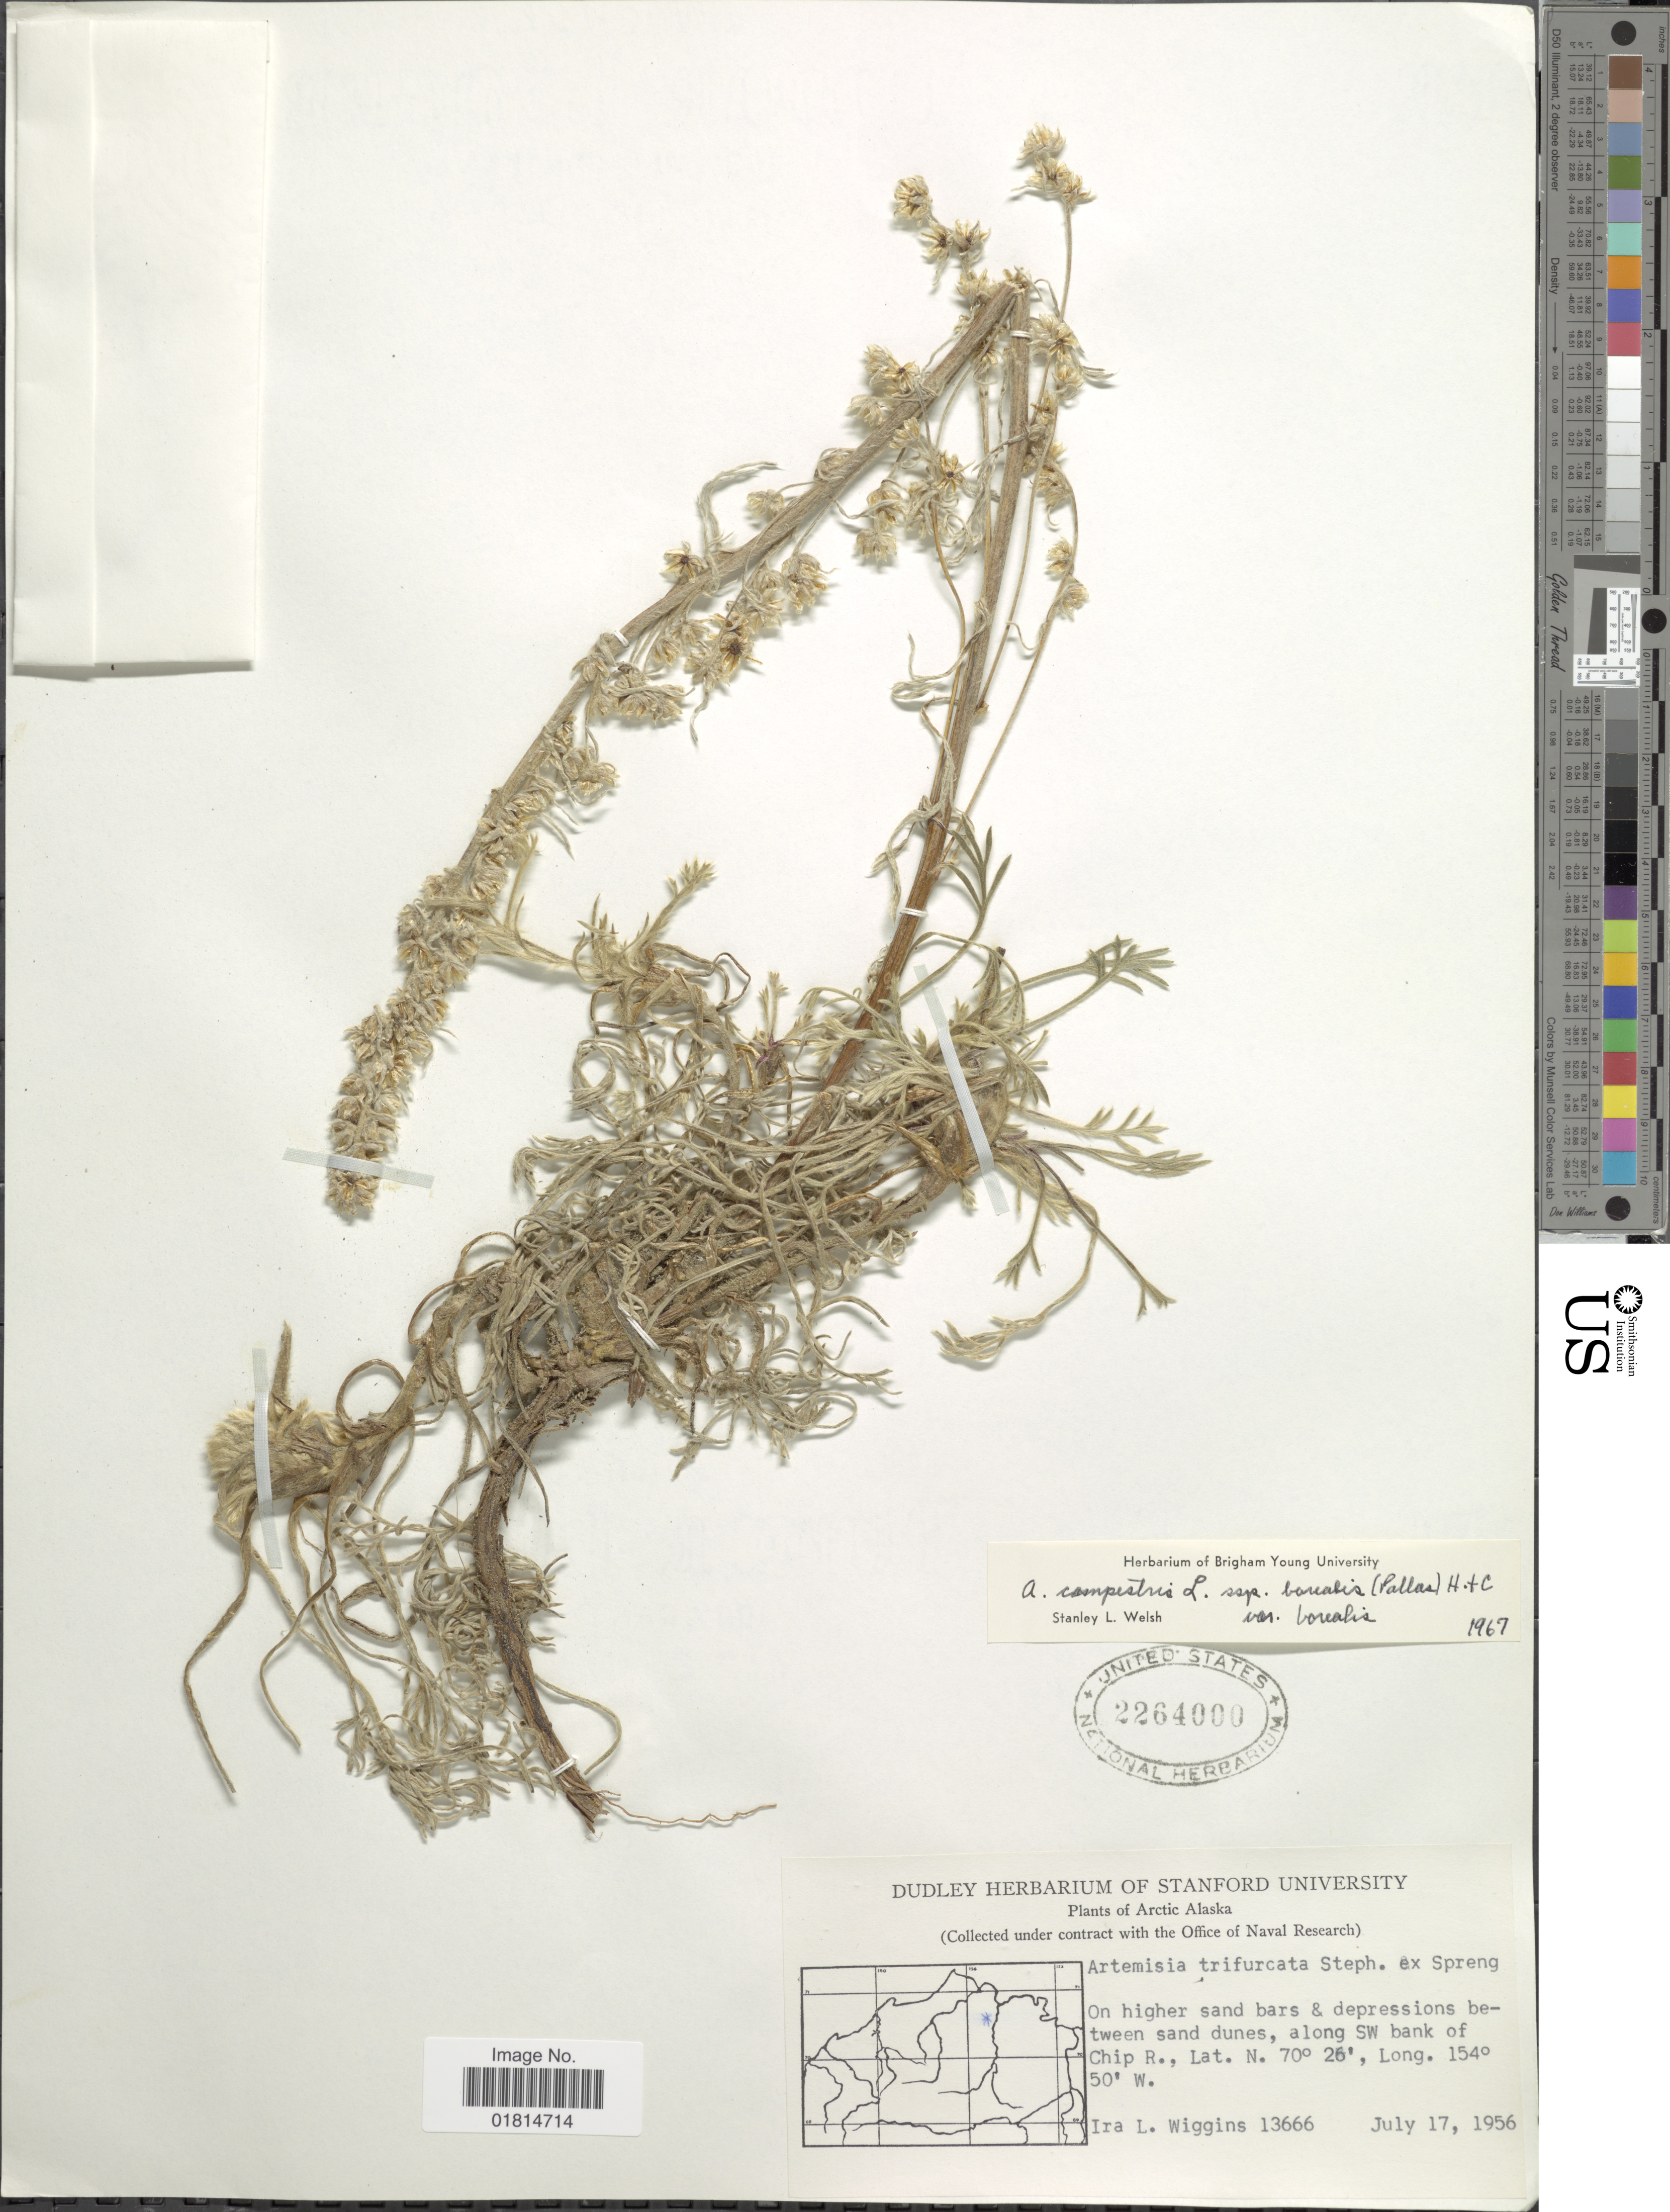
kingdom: Plantae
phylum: Tracheophyta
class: Magnoliopsida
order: Asterales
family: Asteraceae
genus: Artemisia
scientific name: Artemisia campestris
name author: L.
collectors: I. L. Wiggins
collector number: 13666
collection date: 1956-07-17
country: United States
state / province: Alaska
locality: Arctic Alaska. On higher sand bars & depressions between sand dunes, along SW bank of Chip R.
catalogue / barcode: US 2264000